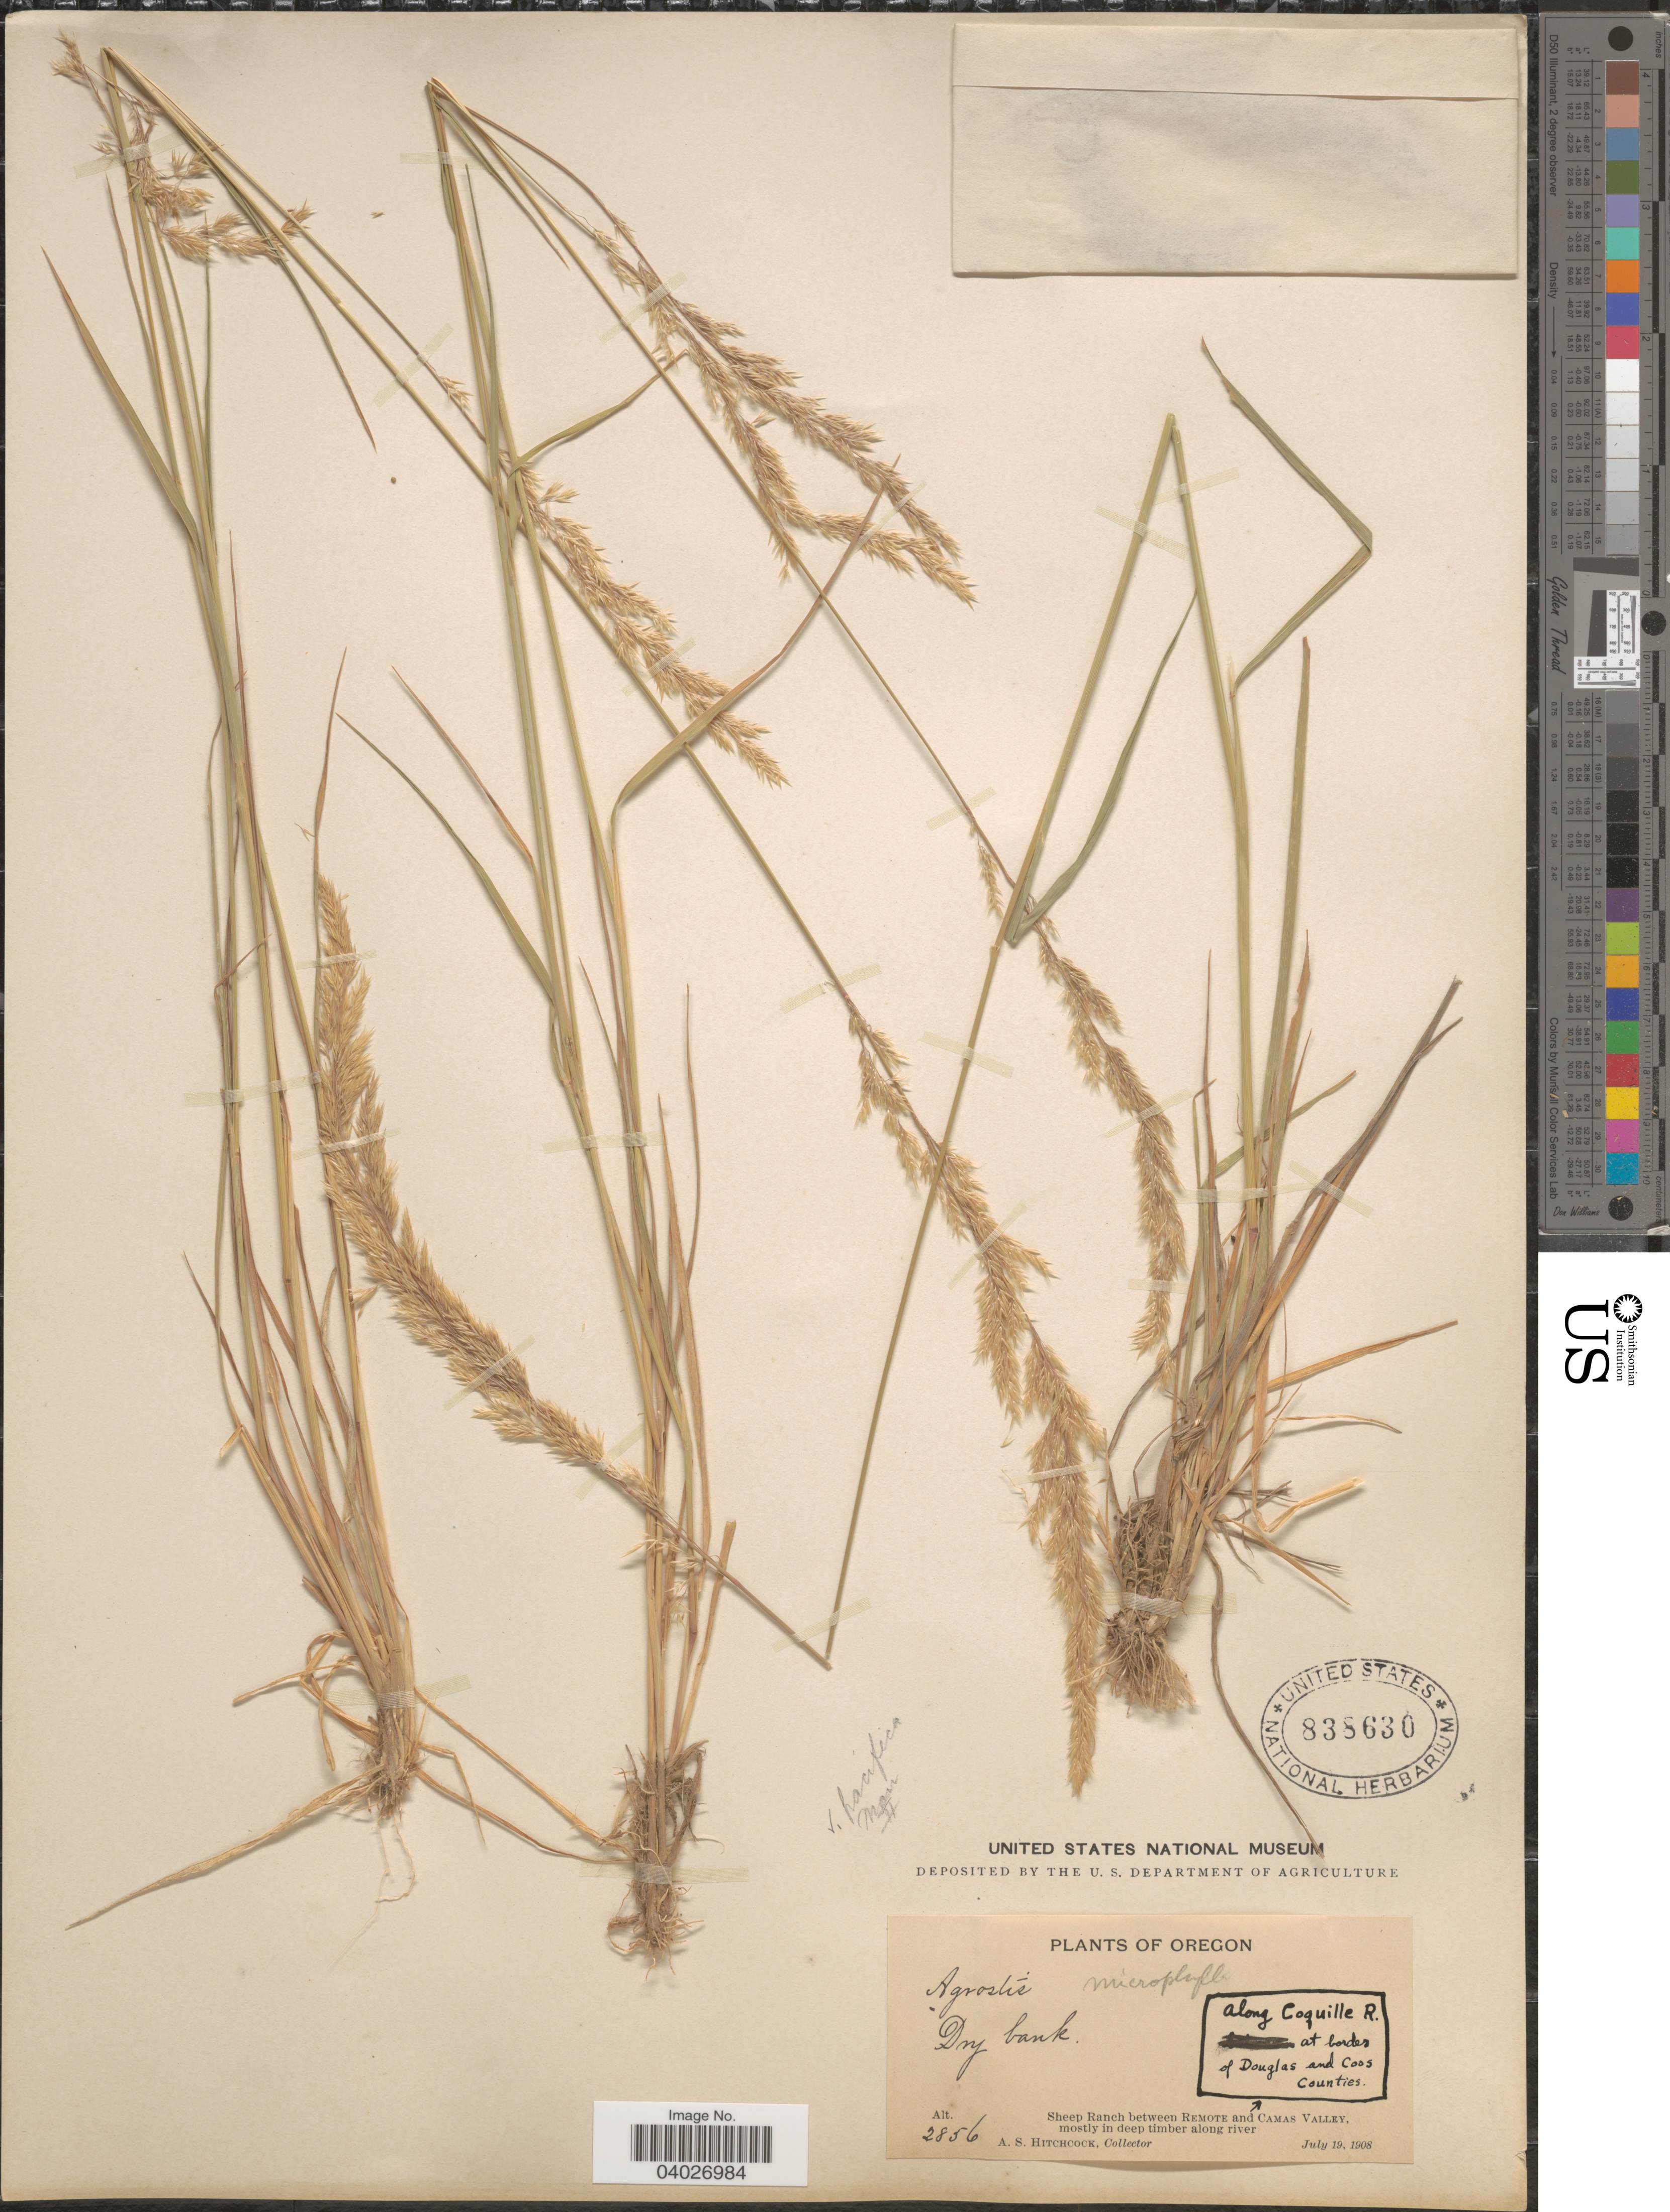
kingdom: Plantae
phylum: Tracheophyta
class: Liliopsida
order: Poales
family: Poaceae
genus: Agrostis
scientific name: Agrostis microphylla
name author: Steud.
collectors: A. S. Hitchcock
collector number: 2856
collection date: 1908-07-19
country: United States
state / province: Oregon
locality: Along Coquille R. at border of Douglas and Coos Counties. Sheep Ranch between Remote and Camas Valley, mostly in deep timber along river.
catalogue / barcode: US 838630